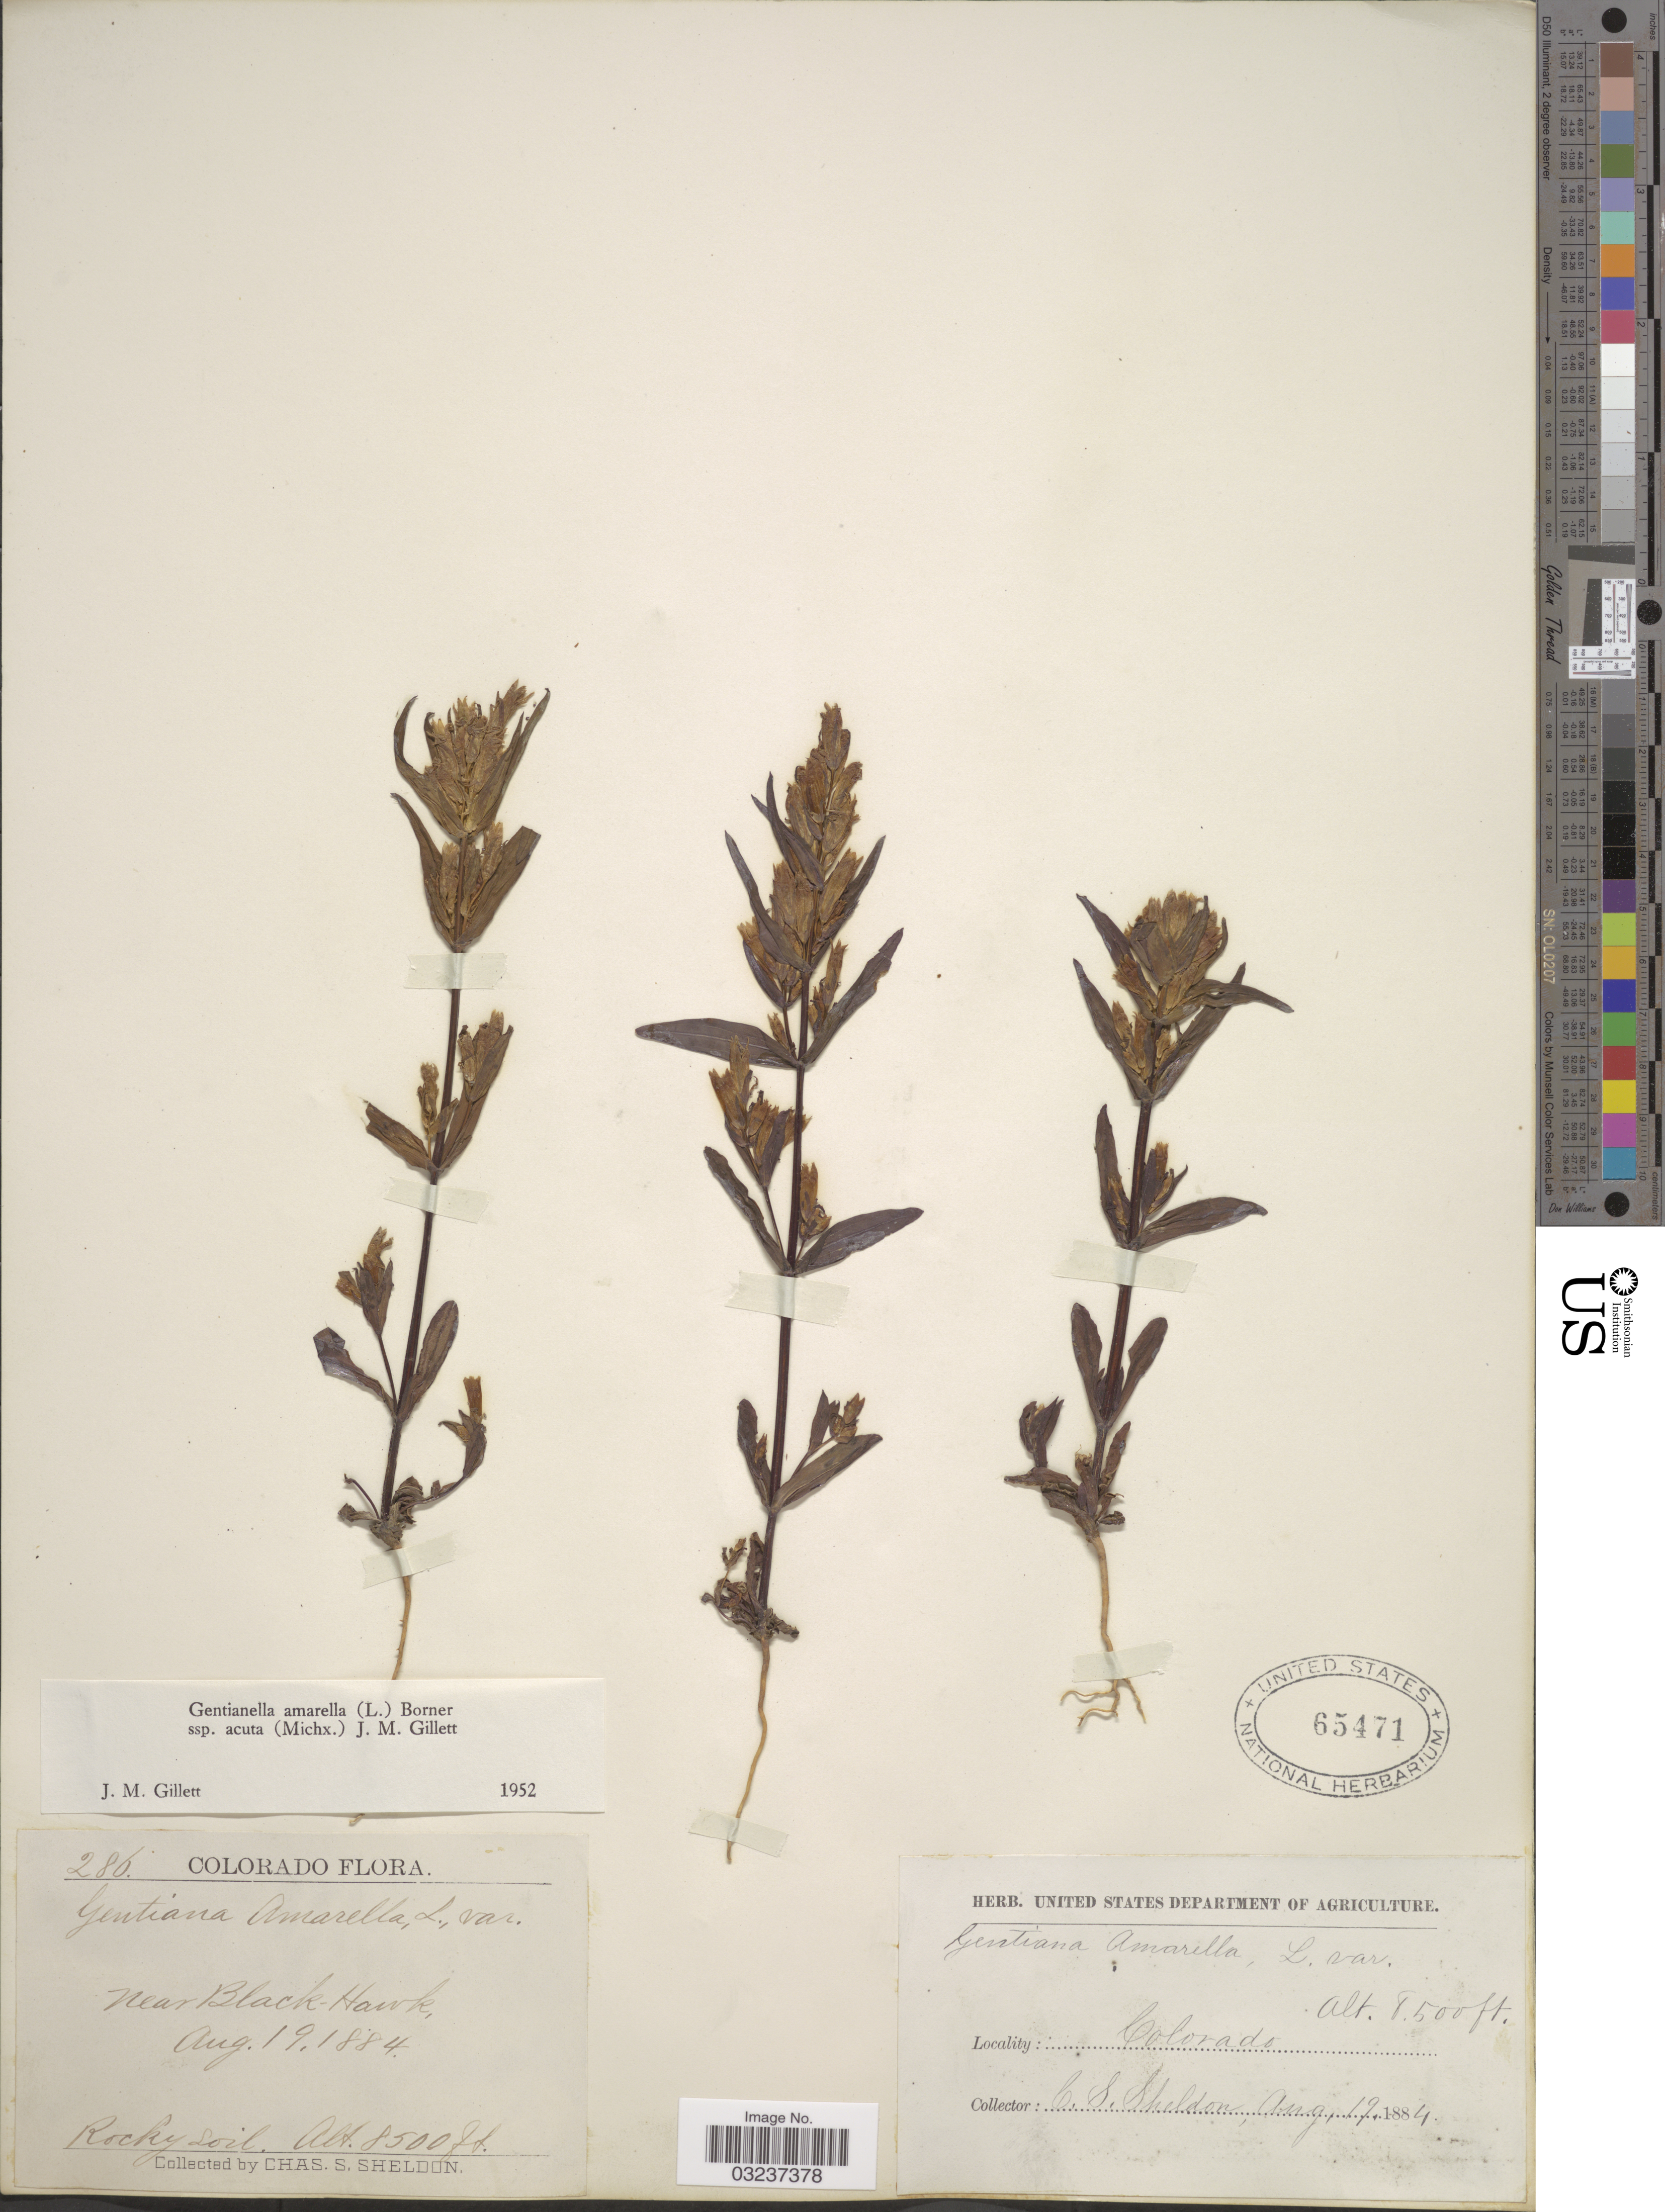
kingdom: Plantae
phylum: Tracheophyta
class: Magnoliopsida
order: Gentianales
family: Gentianaceae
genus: Gentianella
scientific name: Gentianella amarella subsp. acuta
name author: (Michx.) J.M. Gillett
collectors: C. S. Sheldon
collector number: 286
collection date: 1884-08-19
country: United States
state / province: Colorado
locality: Near Black-Hawk.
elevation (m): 2591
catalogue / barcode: US 65471